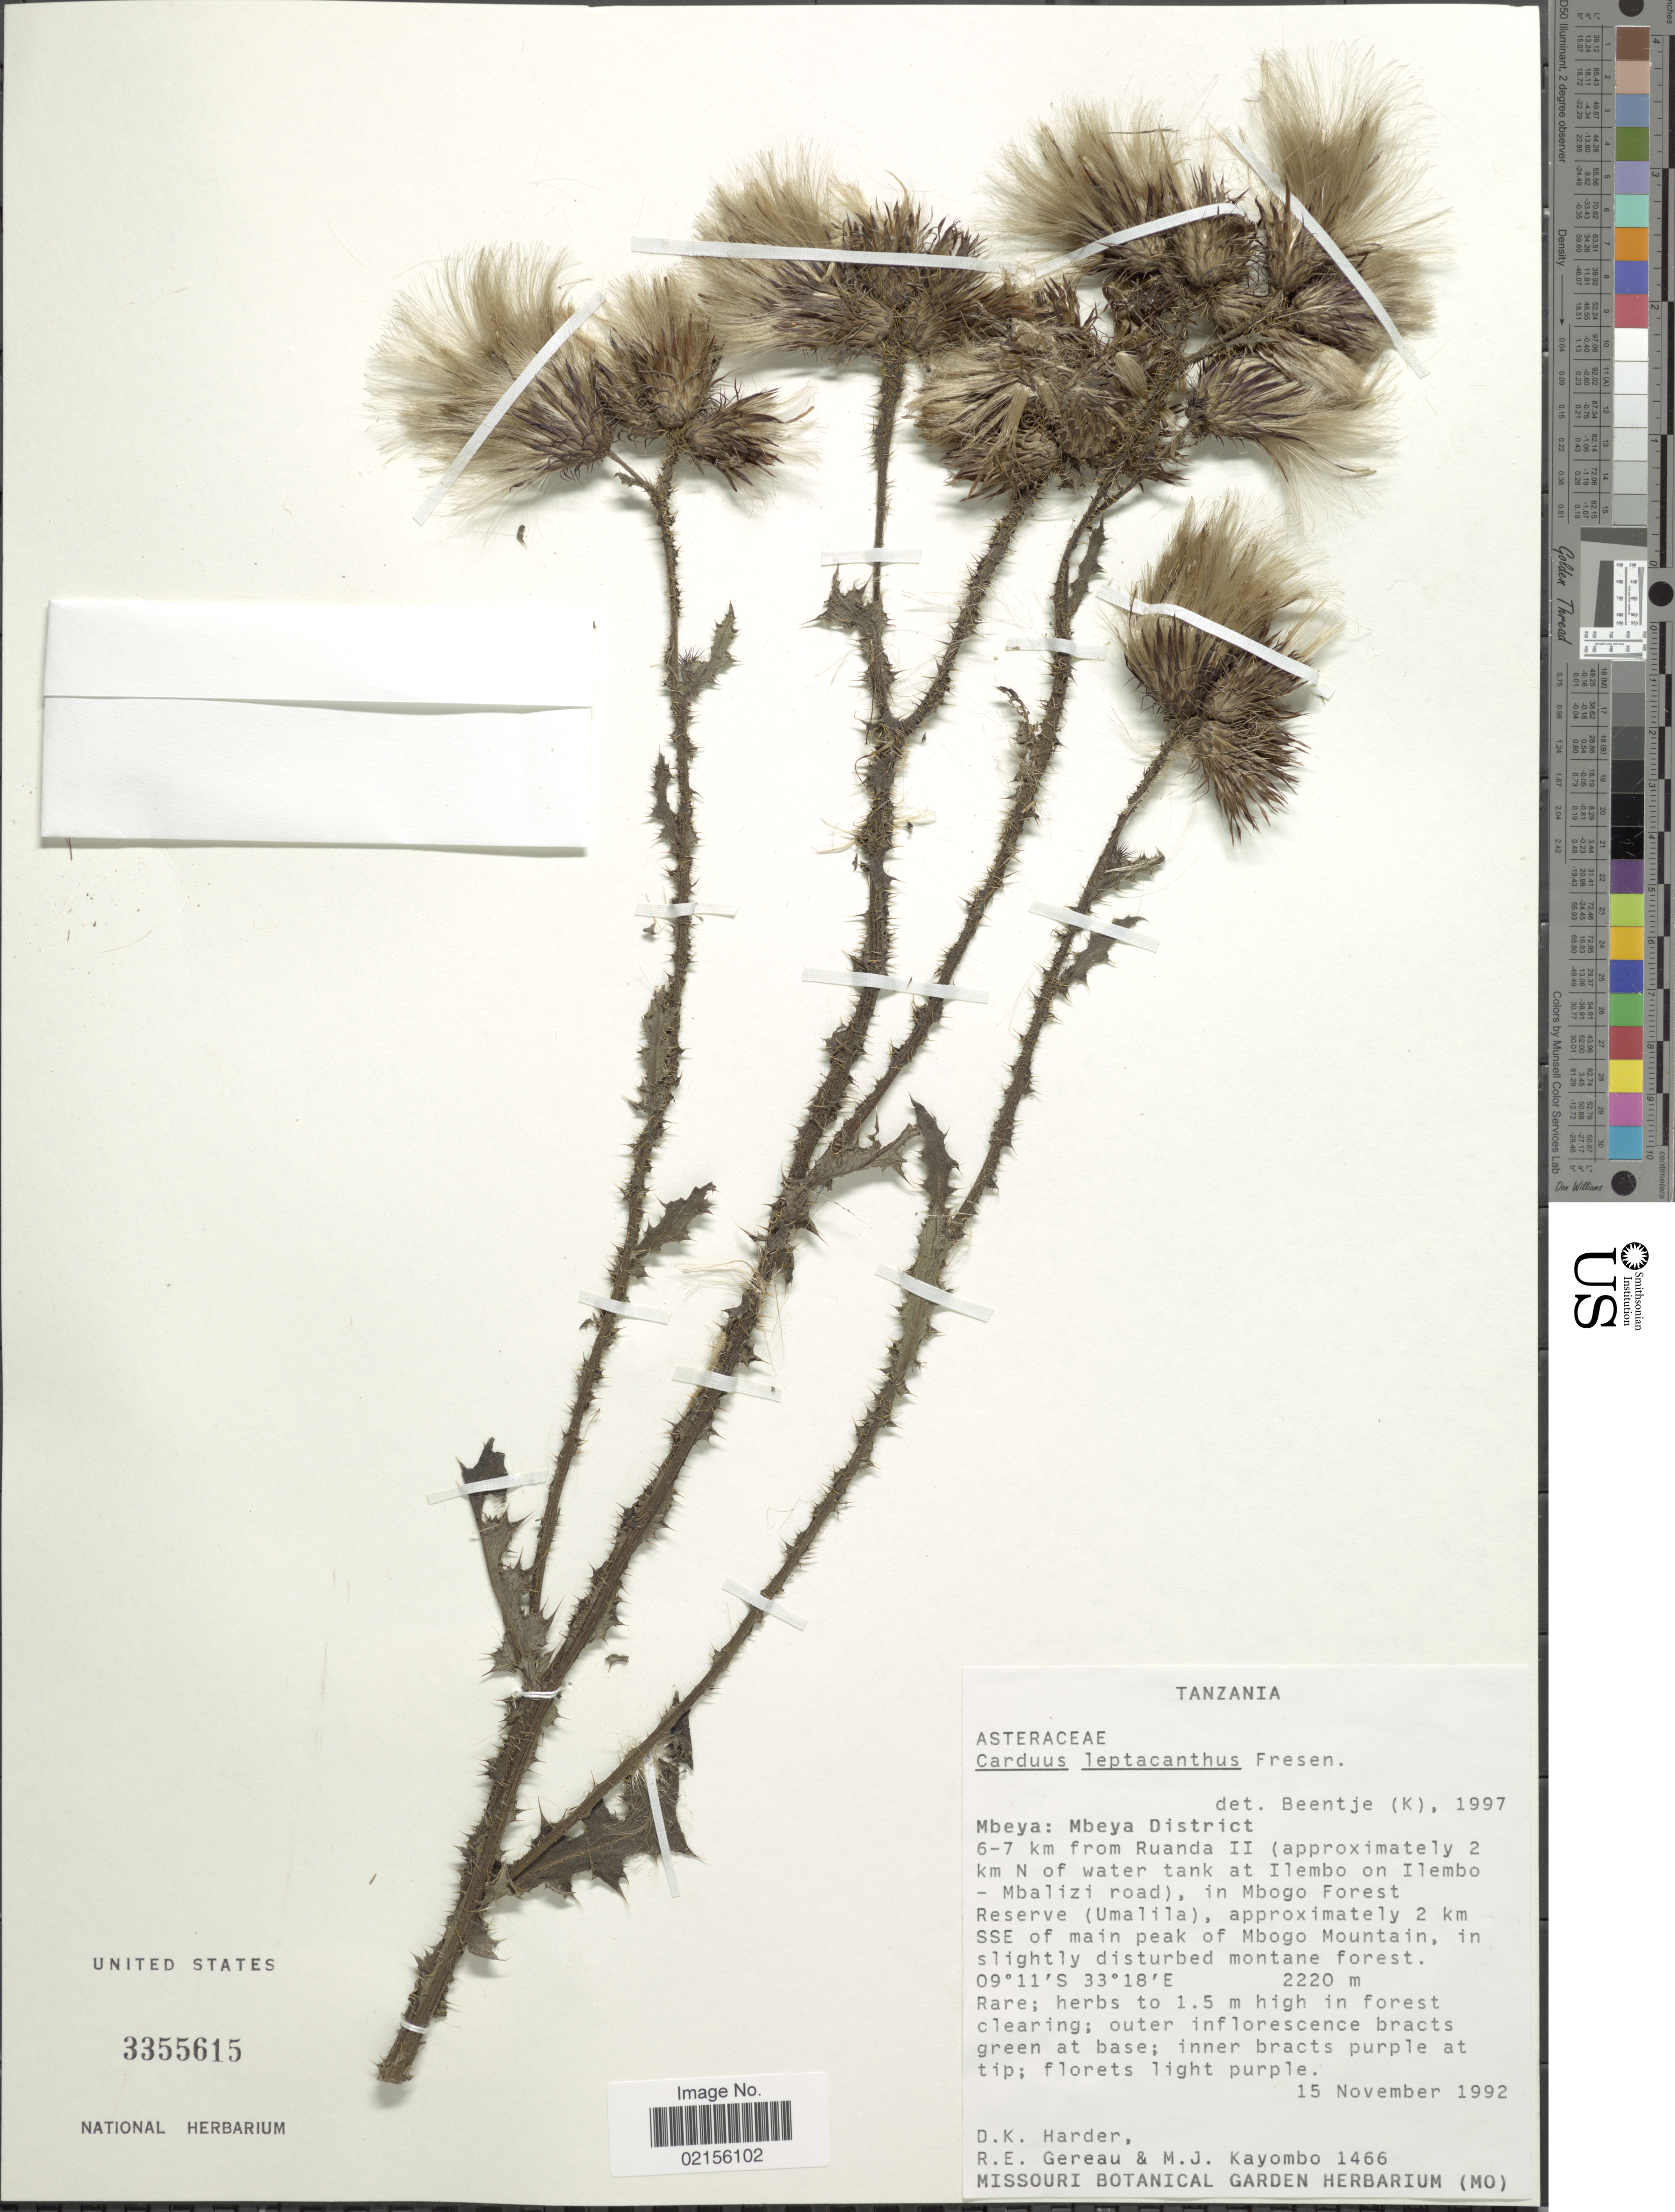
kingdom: Plantae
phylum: Tracheophyta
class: Magnoliopsida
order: Asterales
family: Asteraceae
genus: Carduus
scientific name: Carduus leptocanthus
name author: Fresen.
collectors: D. Harder, R. Gereau & M. Kayombo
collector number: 1466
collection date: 1992-11-15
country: Tanzania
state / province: Mbeya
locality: Mbeya District 6-7 km from Ruanda II (approximately 2 km N of water tank at Ilembo on Ilembo - Mbalizi road), in Mbogo Forest reserve (Umalia), approximately 2 km SSE of main peak of Mbogo Mountain, in slightly disturbed montane forest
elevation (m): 2200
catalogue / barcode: US 3355615